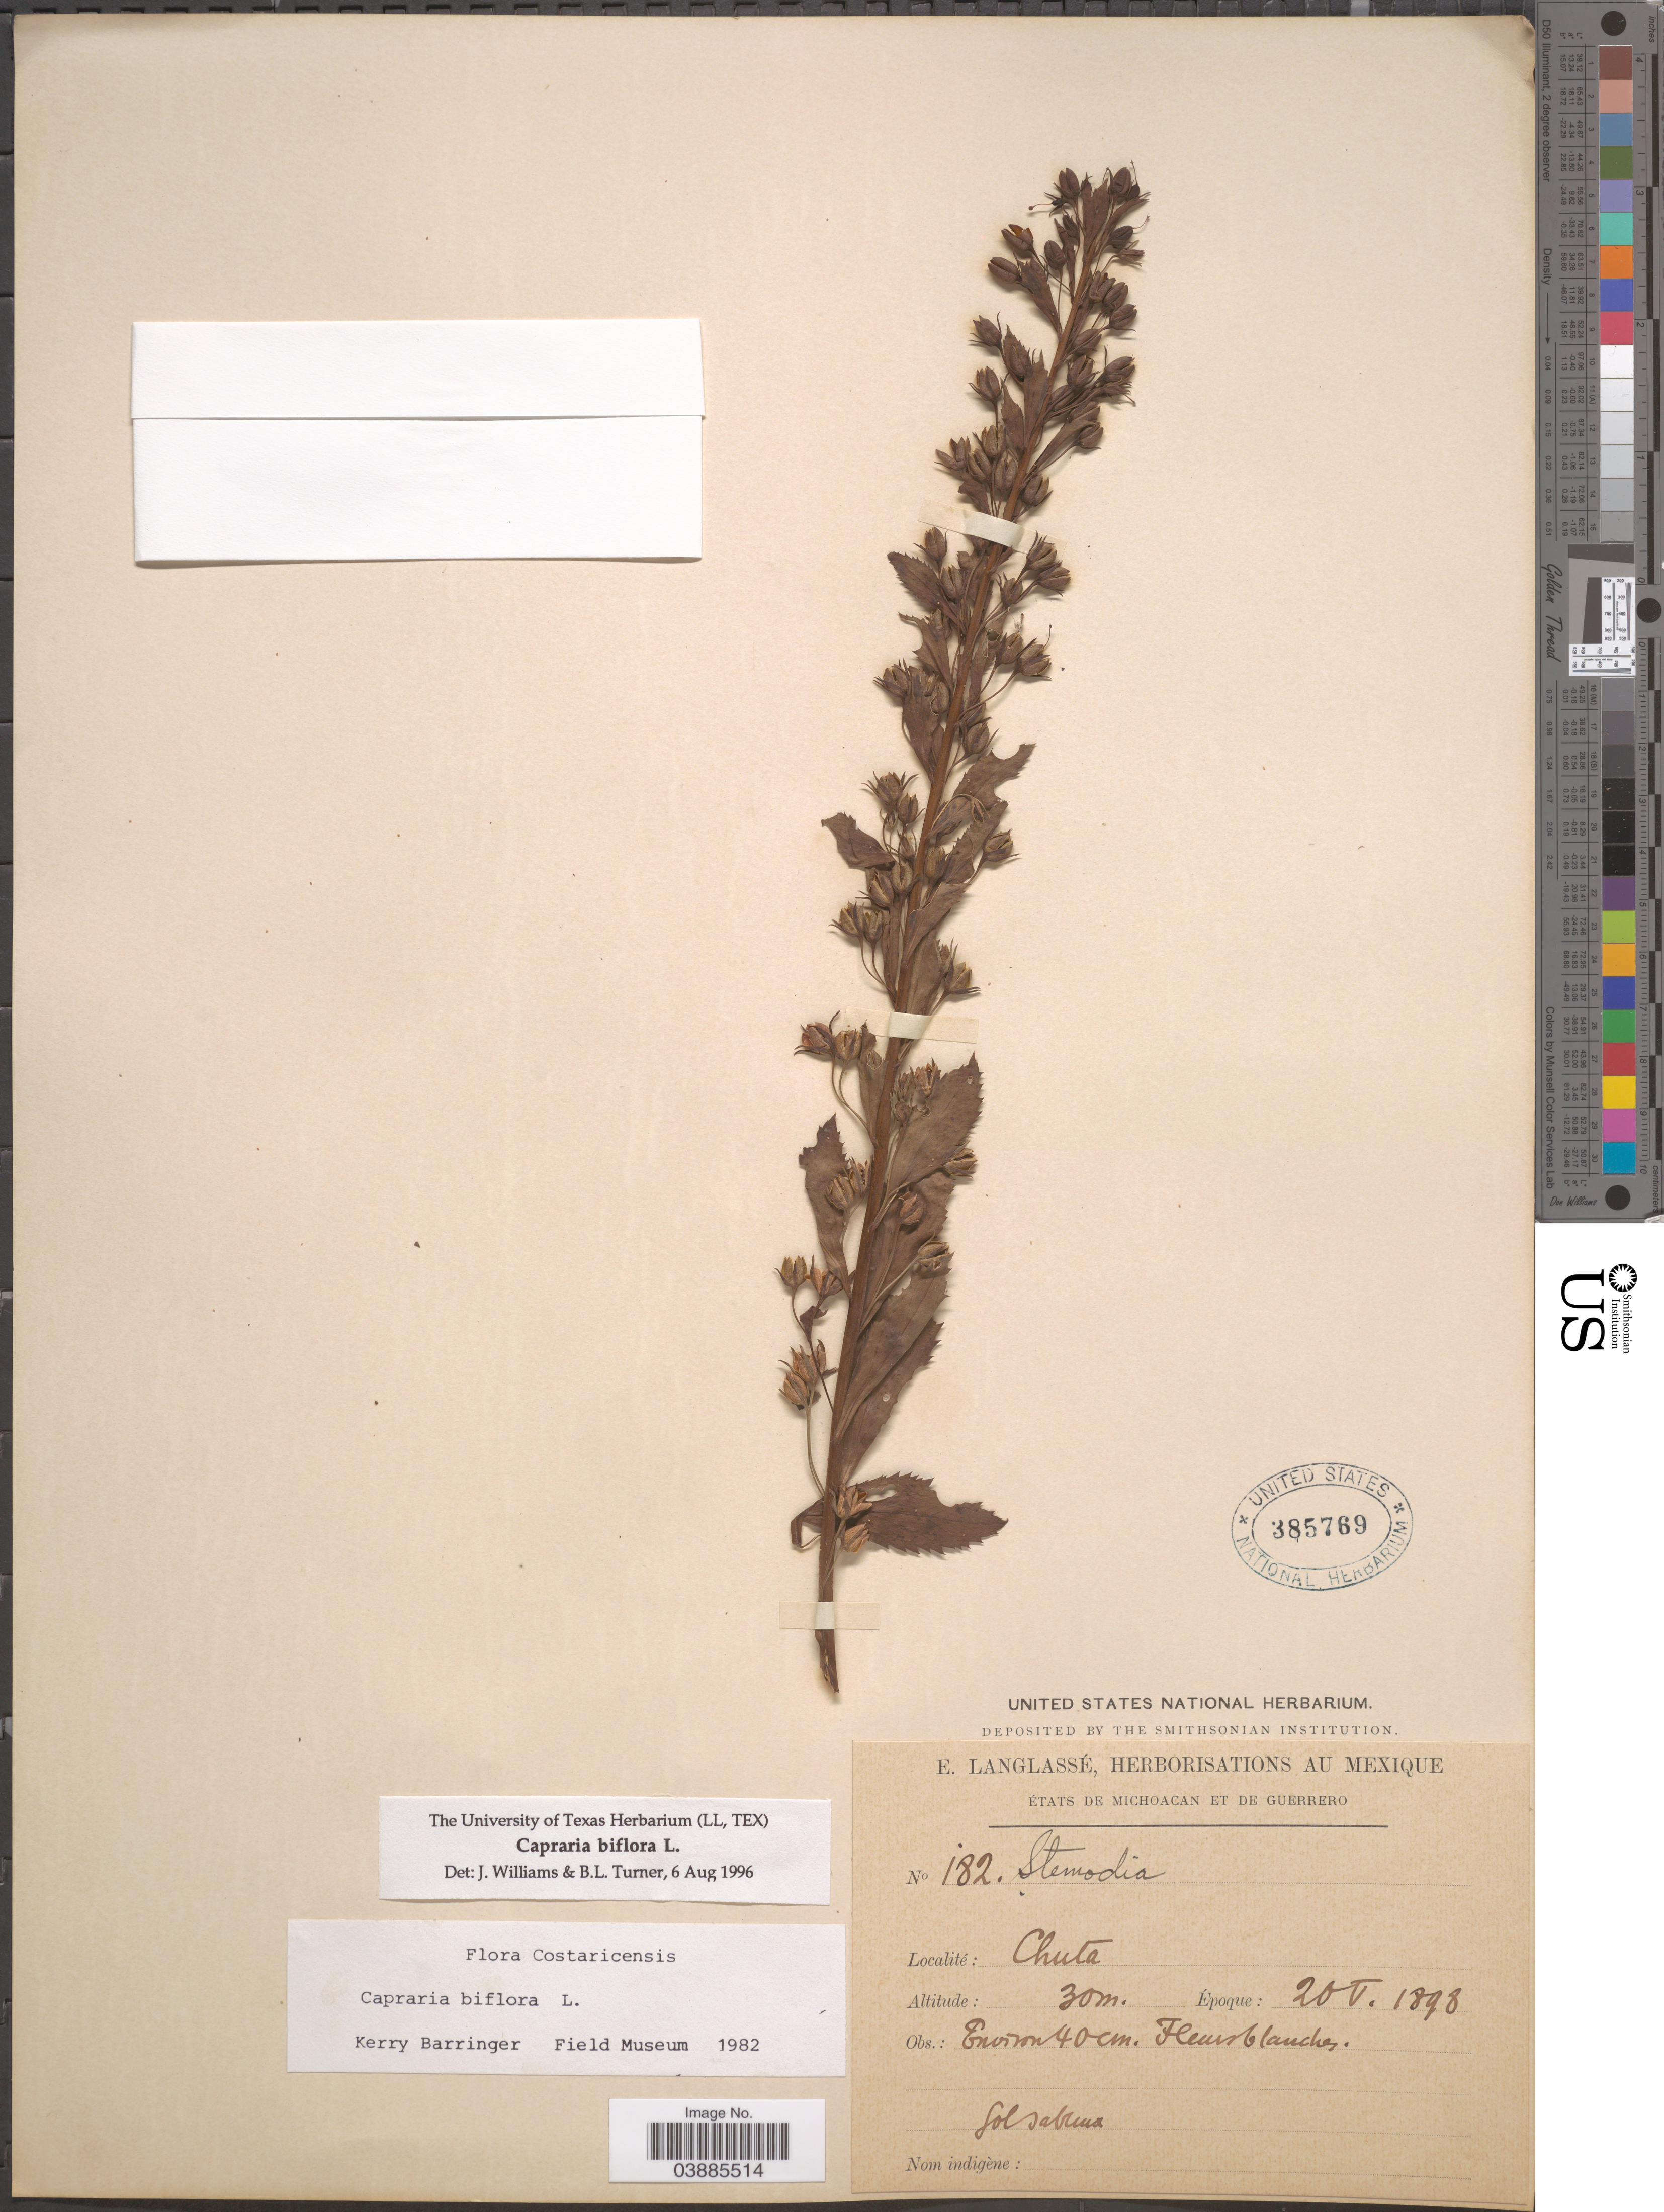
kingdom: Plantae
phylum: Tracheophyta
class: Magnoliopsida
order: Lamiales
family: Scrophulariaceae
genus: Capraria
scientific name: Capraria biflora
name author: L.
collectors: E. Langlassé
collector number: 182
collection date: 1898-05-20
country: Mexico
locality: Chuta.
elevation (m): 30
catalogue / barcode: US 385769